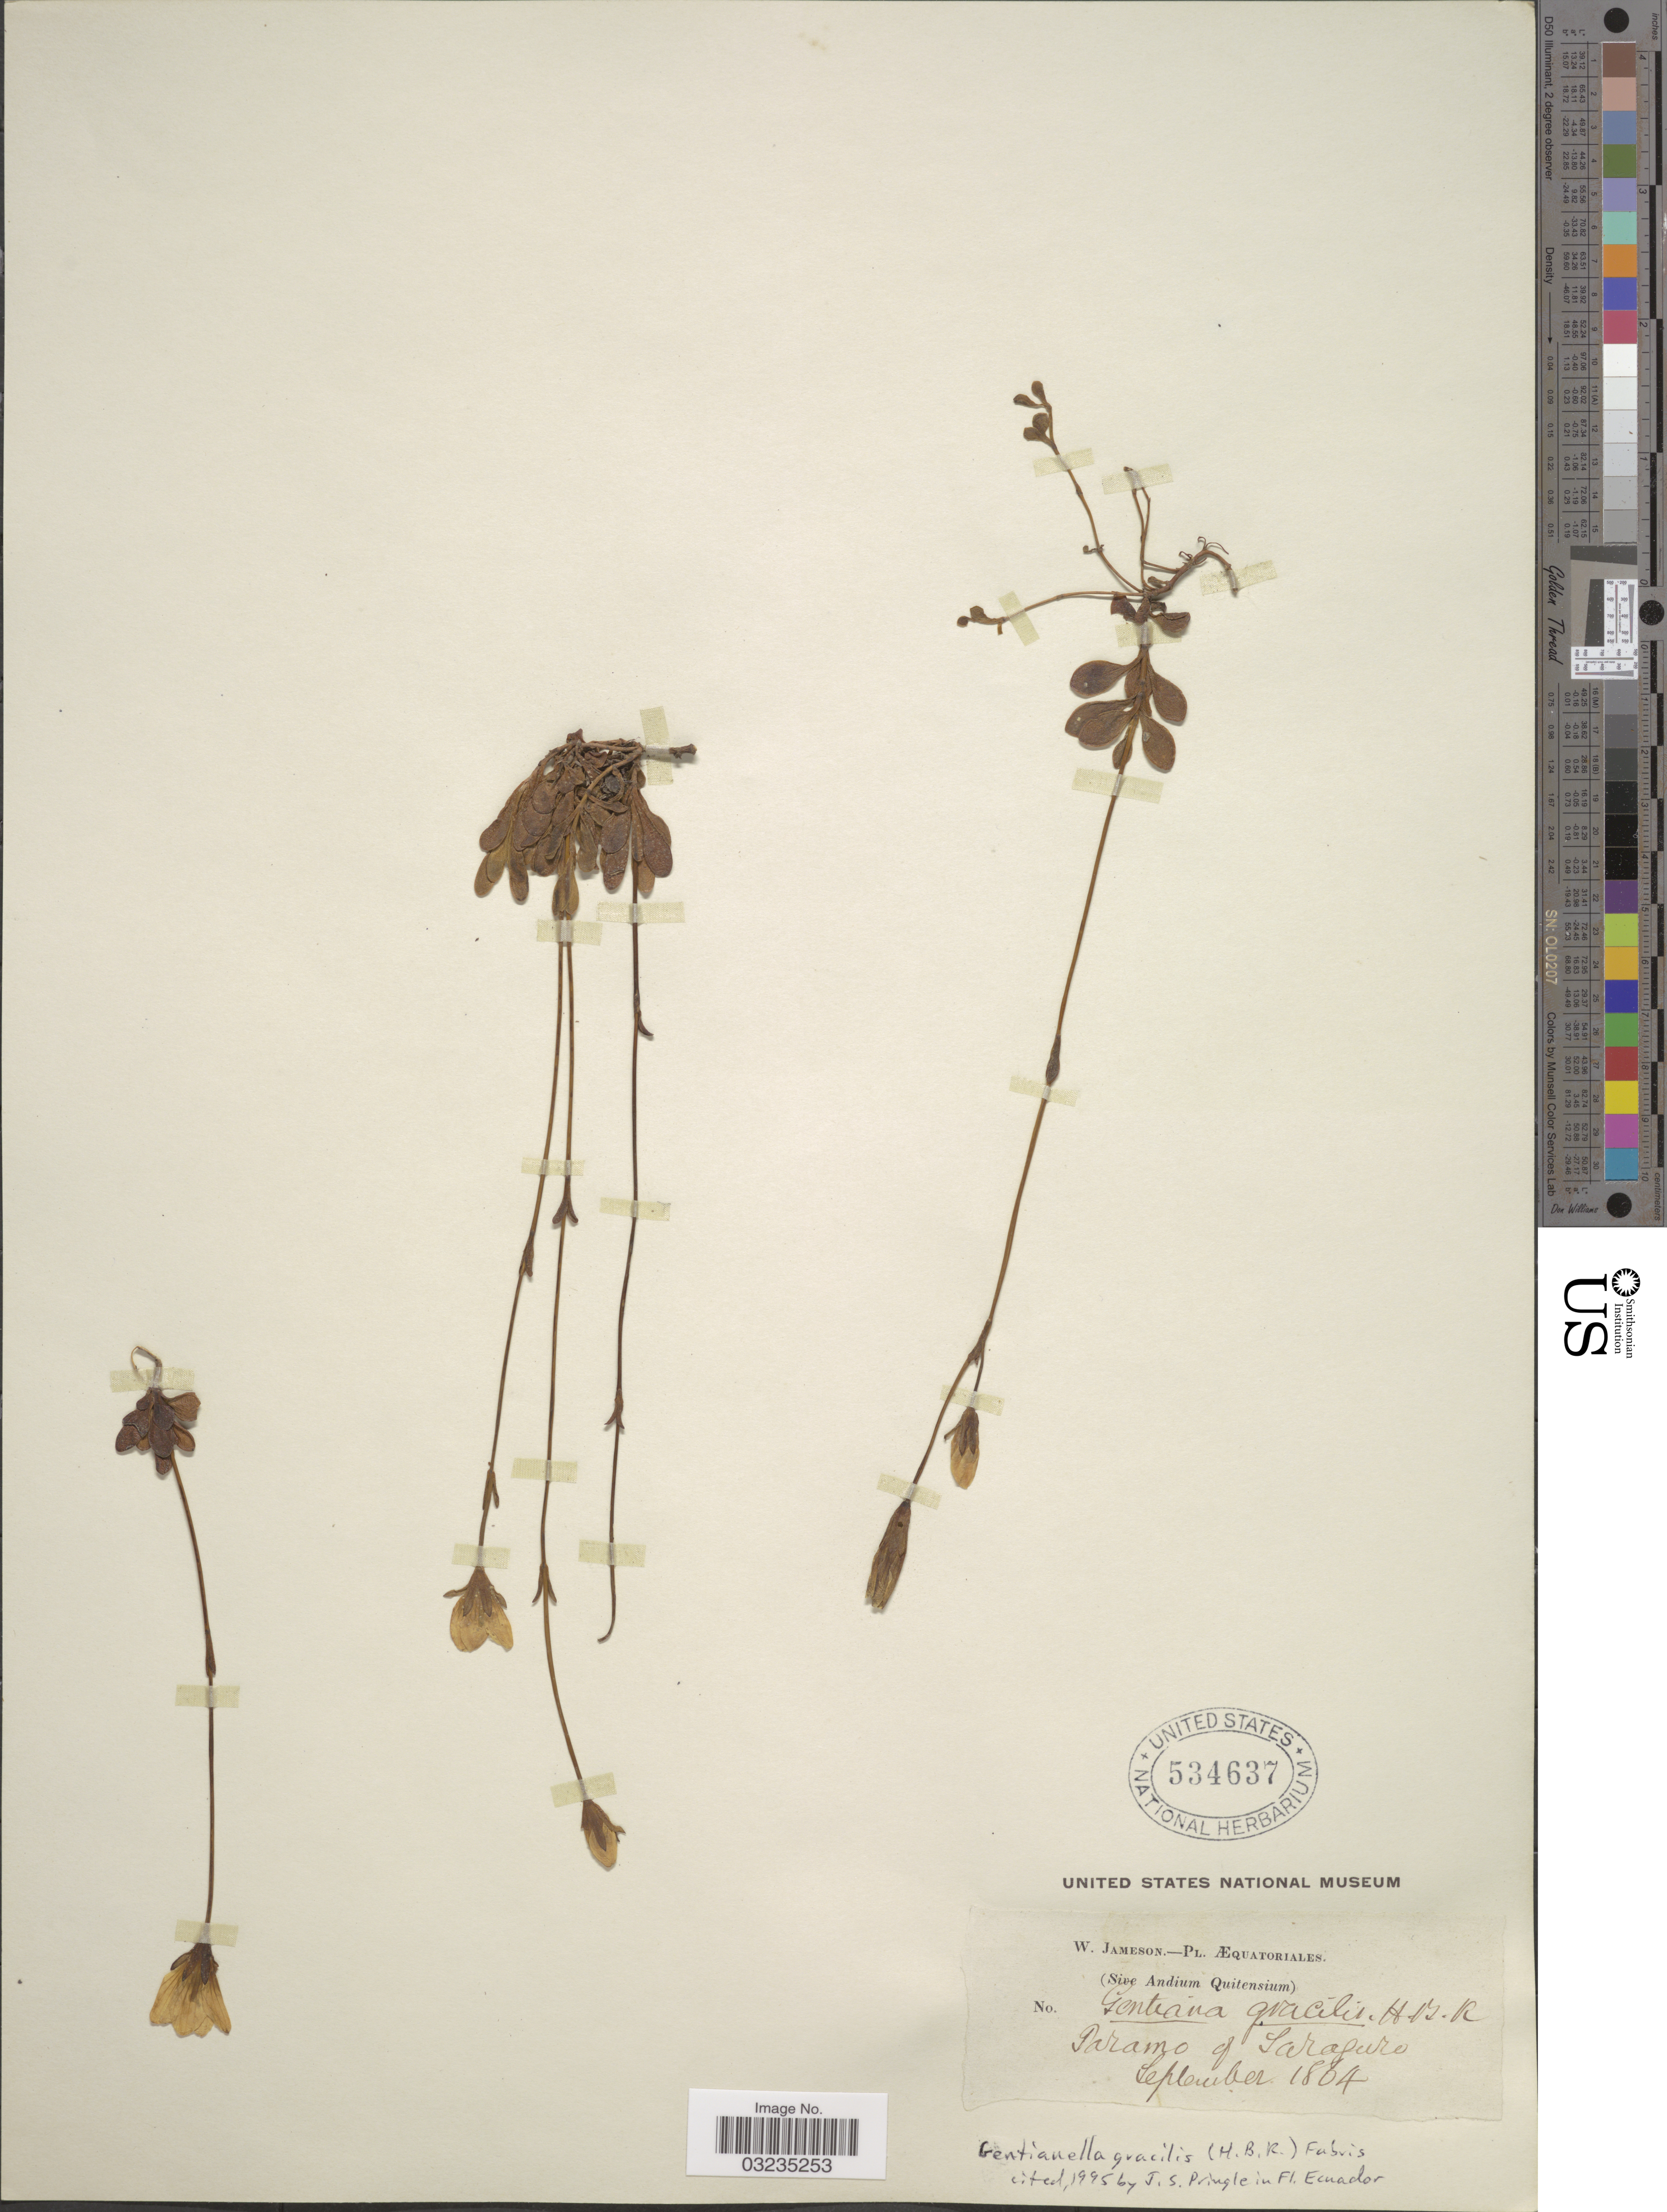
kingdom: Plantae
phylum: Tracheophyta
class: Magnoliopsida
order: Gentianales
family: Gentianaceae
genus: Gentiana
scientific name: Gentiana gracilis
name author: (Kunth) Fabris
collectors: W. Jameson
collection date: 1804-09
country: Ecuador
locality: Æquatoriales. Paramo of Saraguro.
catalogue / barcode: US 534637